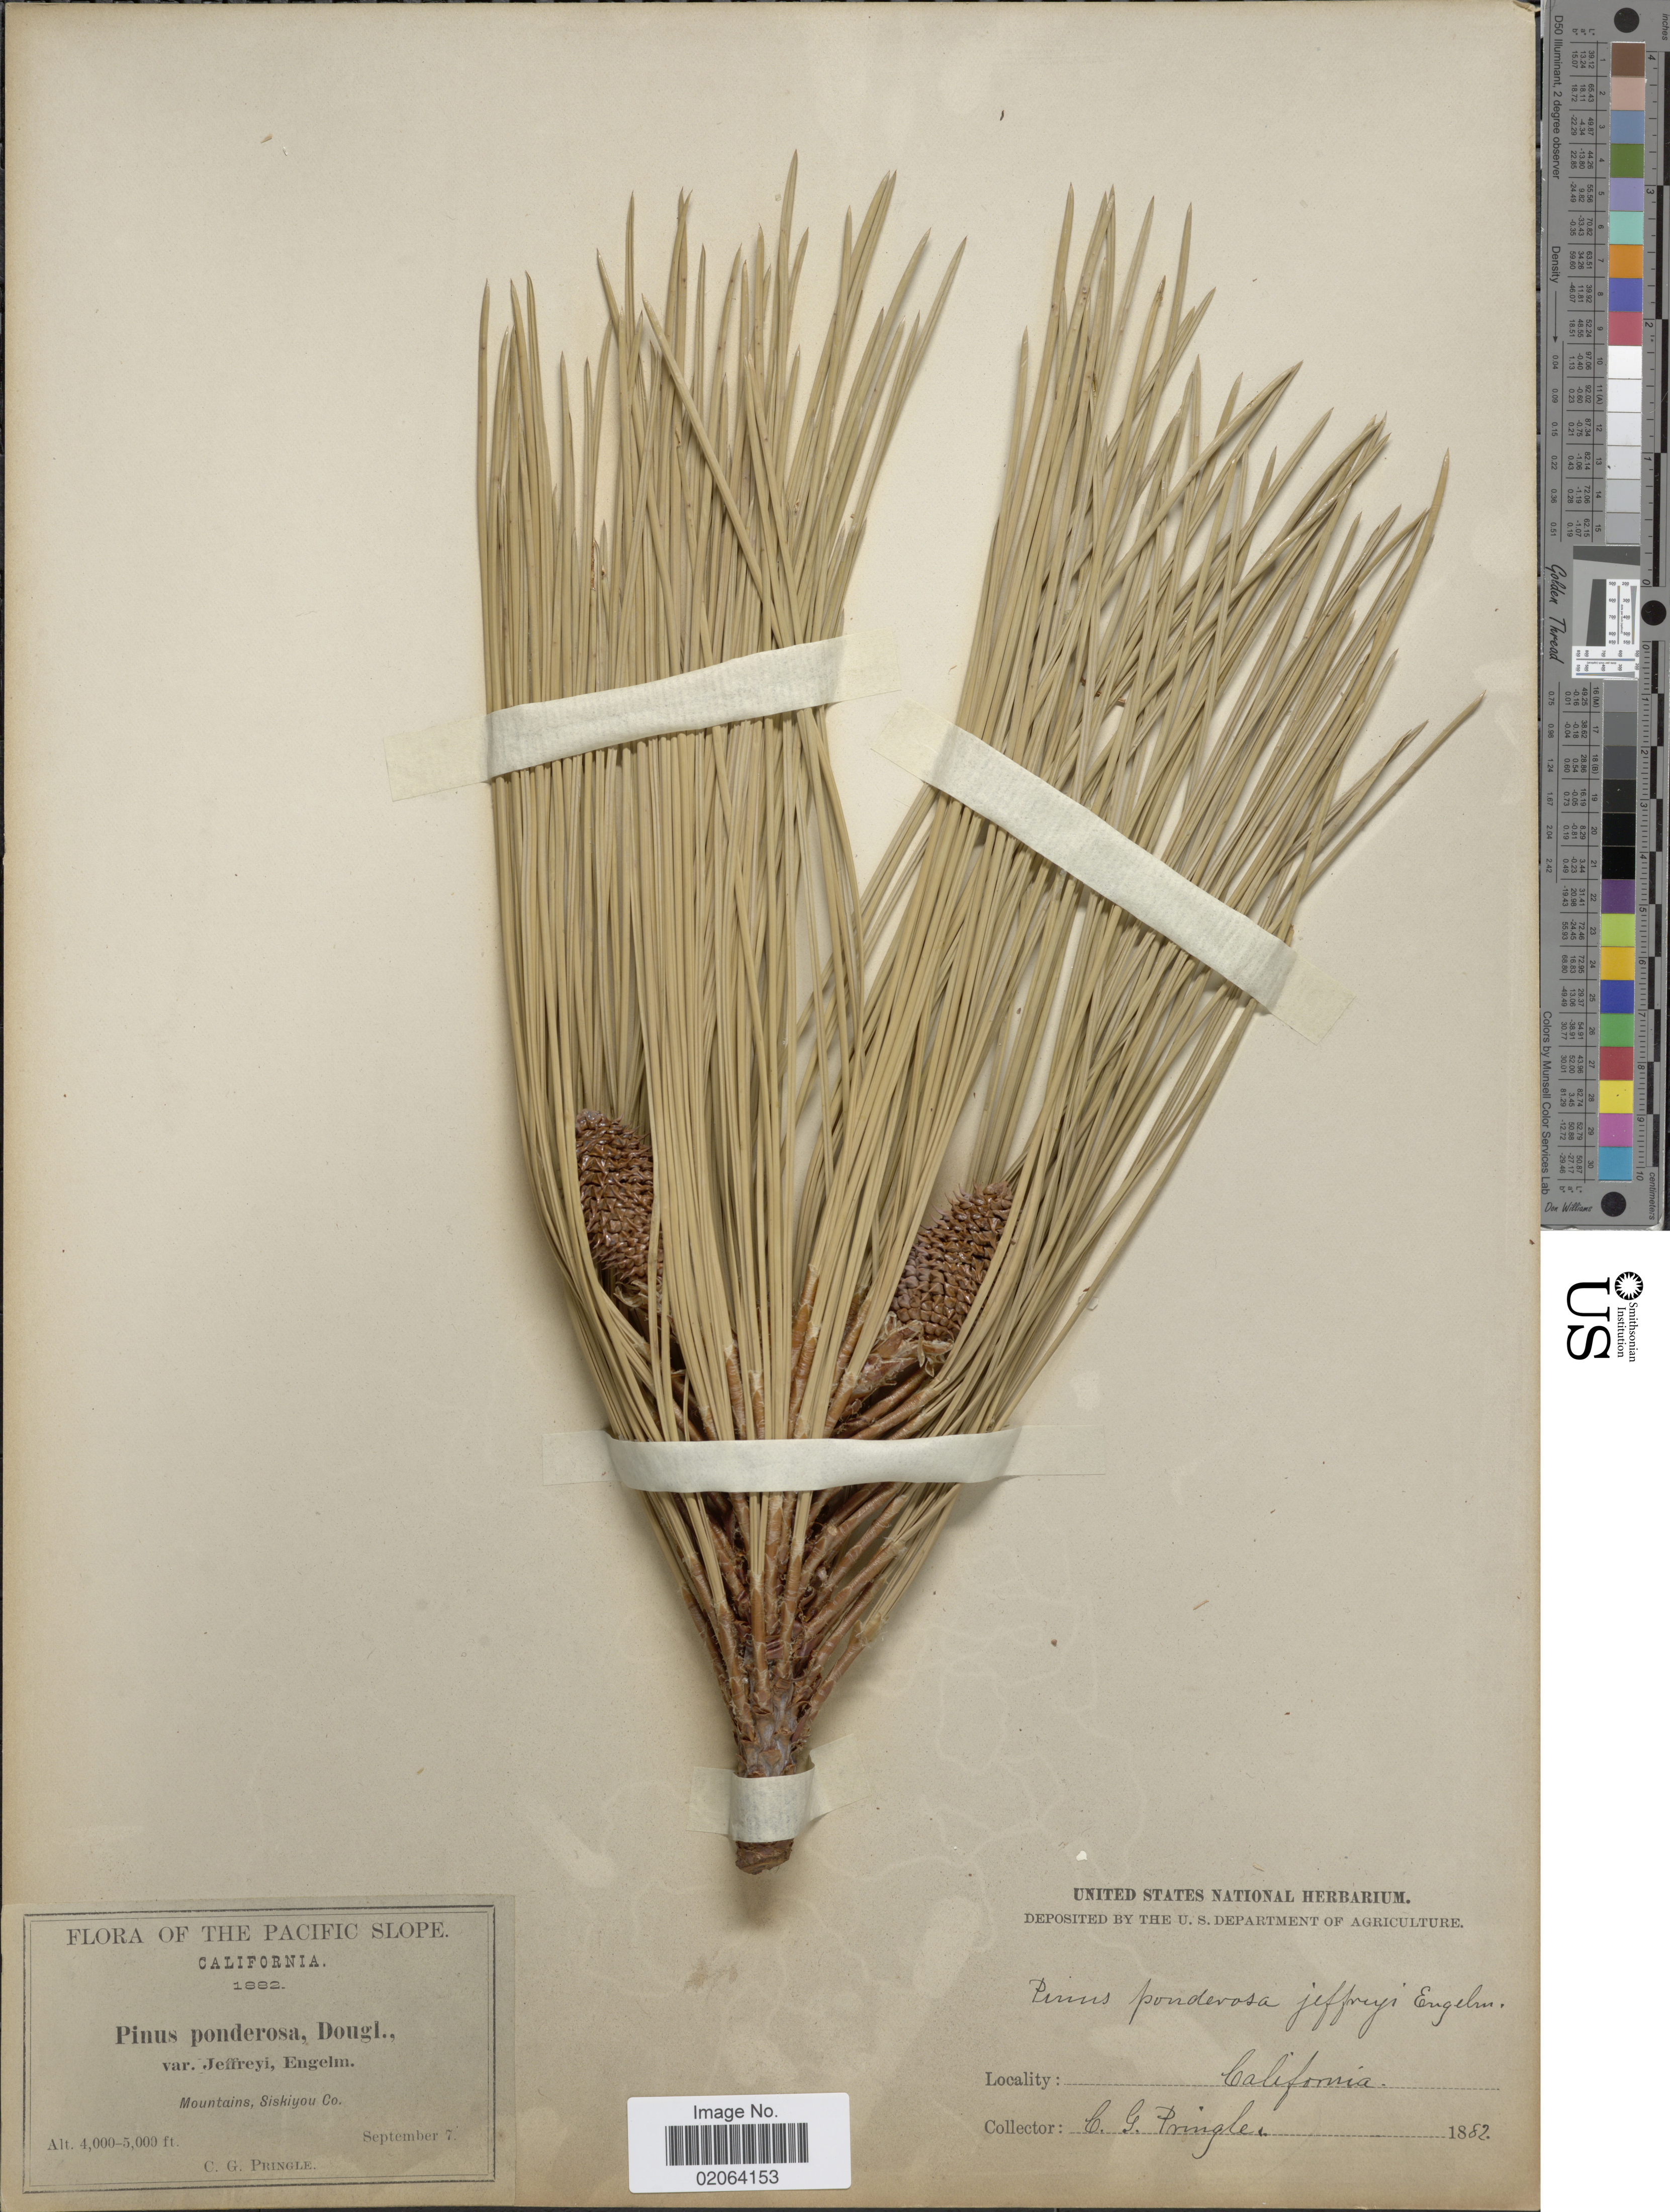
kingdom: Plantae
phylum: Tracheophyta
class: Pinopsida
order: Pinales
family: Pinaceae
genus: Pinus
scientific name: Pinus jeffreyi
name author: Balf.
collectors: C. G. Pringle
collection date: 1882-09-07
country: United States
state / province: California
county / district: Siskiyou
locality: Pacific Slope. Mountains, Siskiyou Co.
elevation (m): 1219